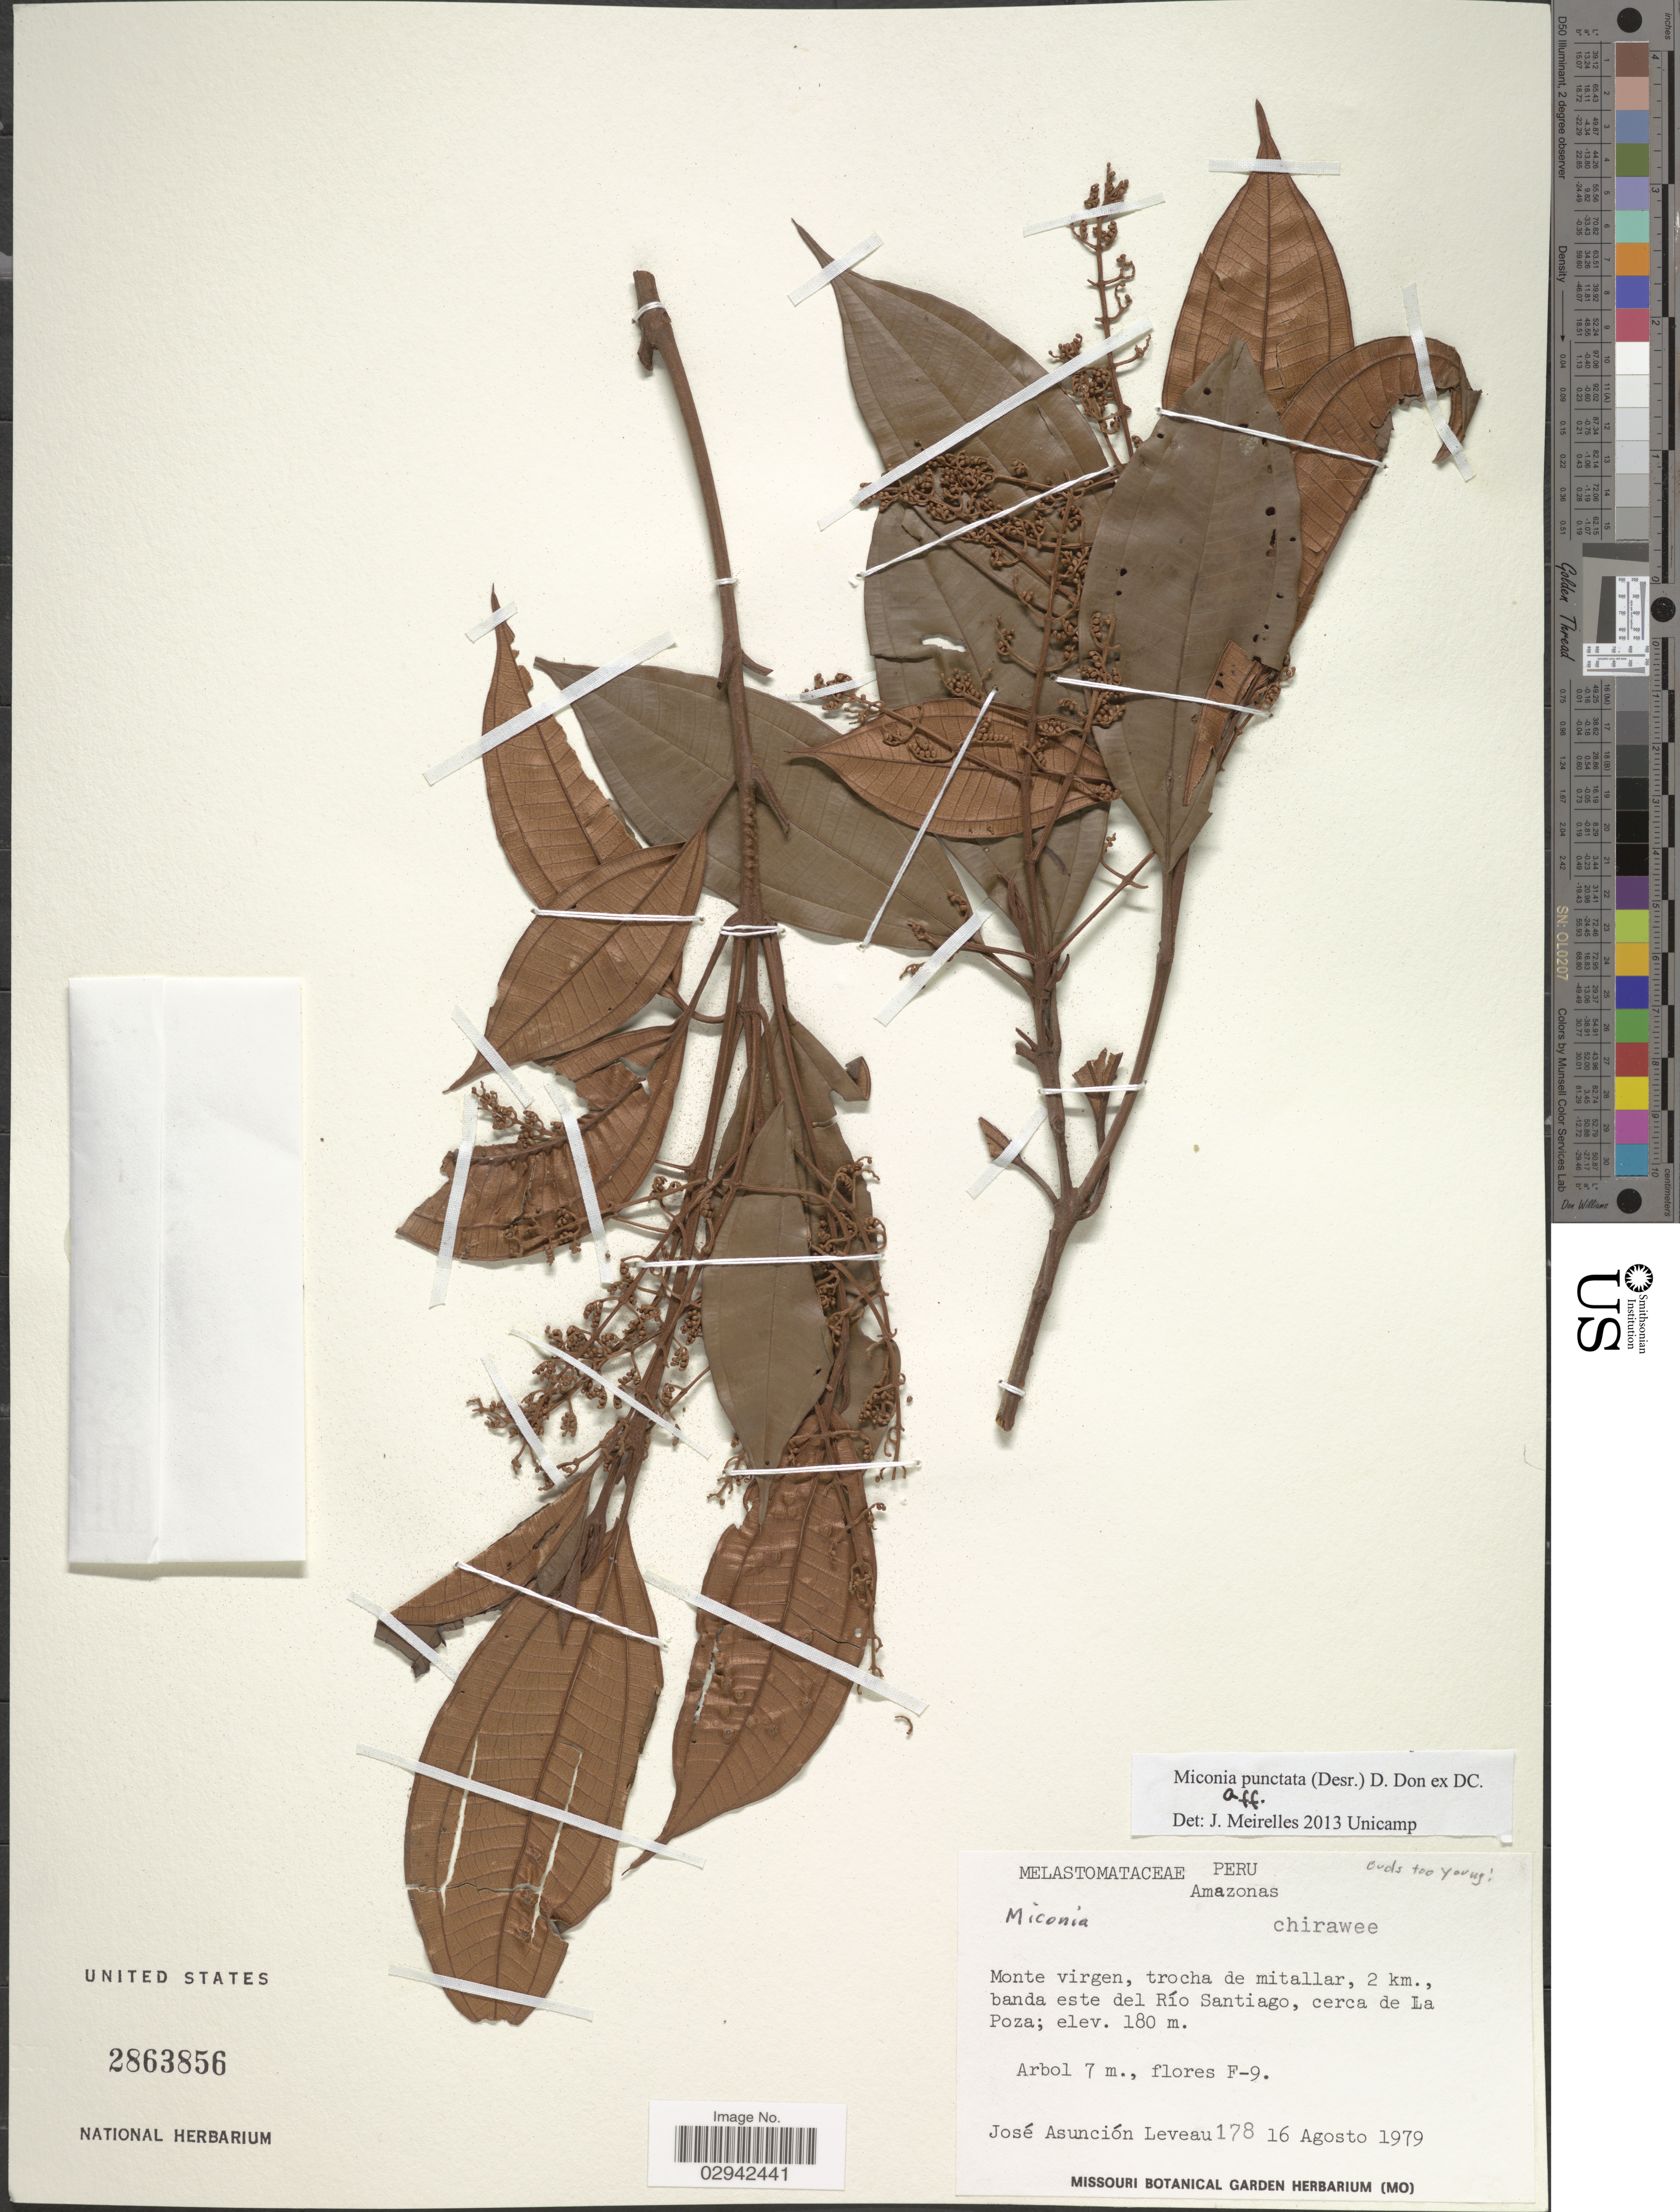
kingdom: Plantae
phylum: Tracheophyta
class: Magnoliopsida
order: Myrtales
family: Melastomataceae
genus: Miconia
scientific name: Miconia punctata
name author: (Desr.) D. Don ex DC.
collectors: J. Asuncion-leveau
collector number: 178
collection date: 1979-08-16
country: Peru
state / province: Amazonas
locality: Monte virgen, trocha de mitallar, 2 km., banda este del Río Santiago, cerca de La Poza.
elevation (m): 180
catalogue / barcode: US 2863856